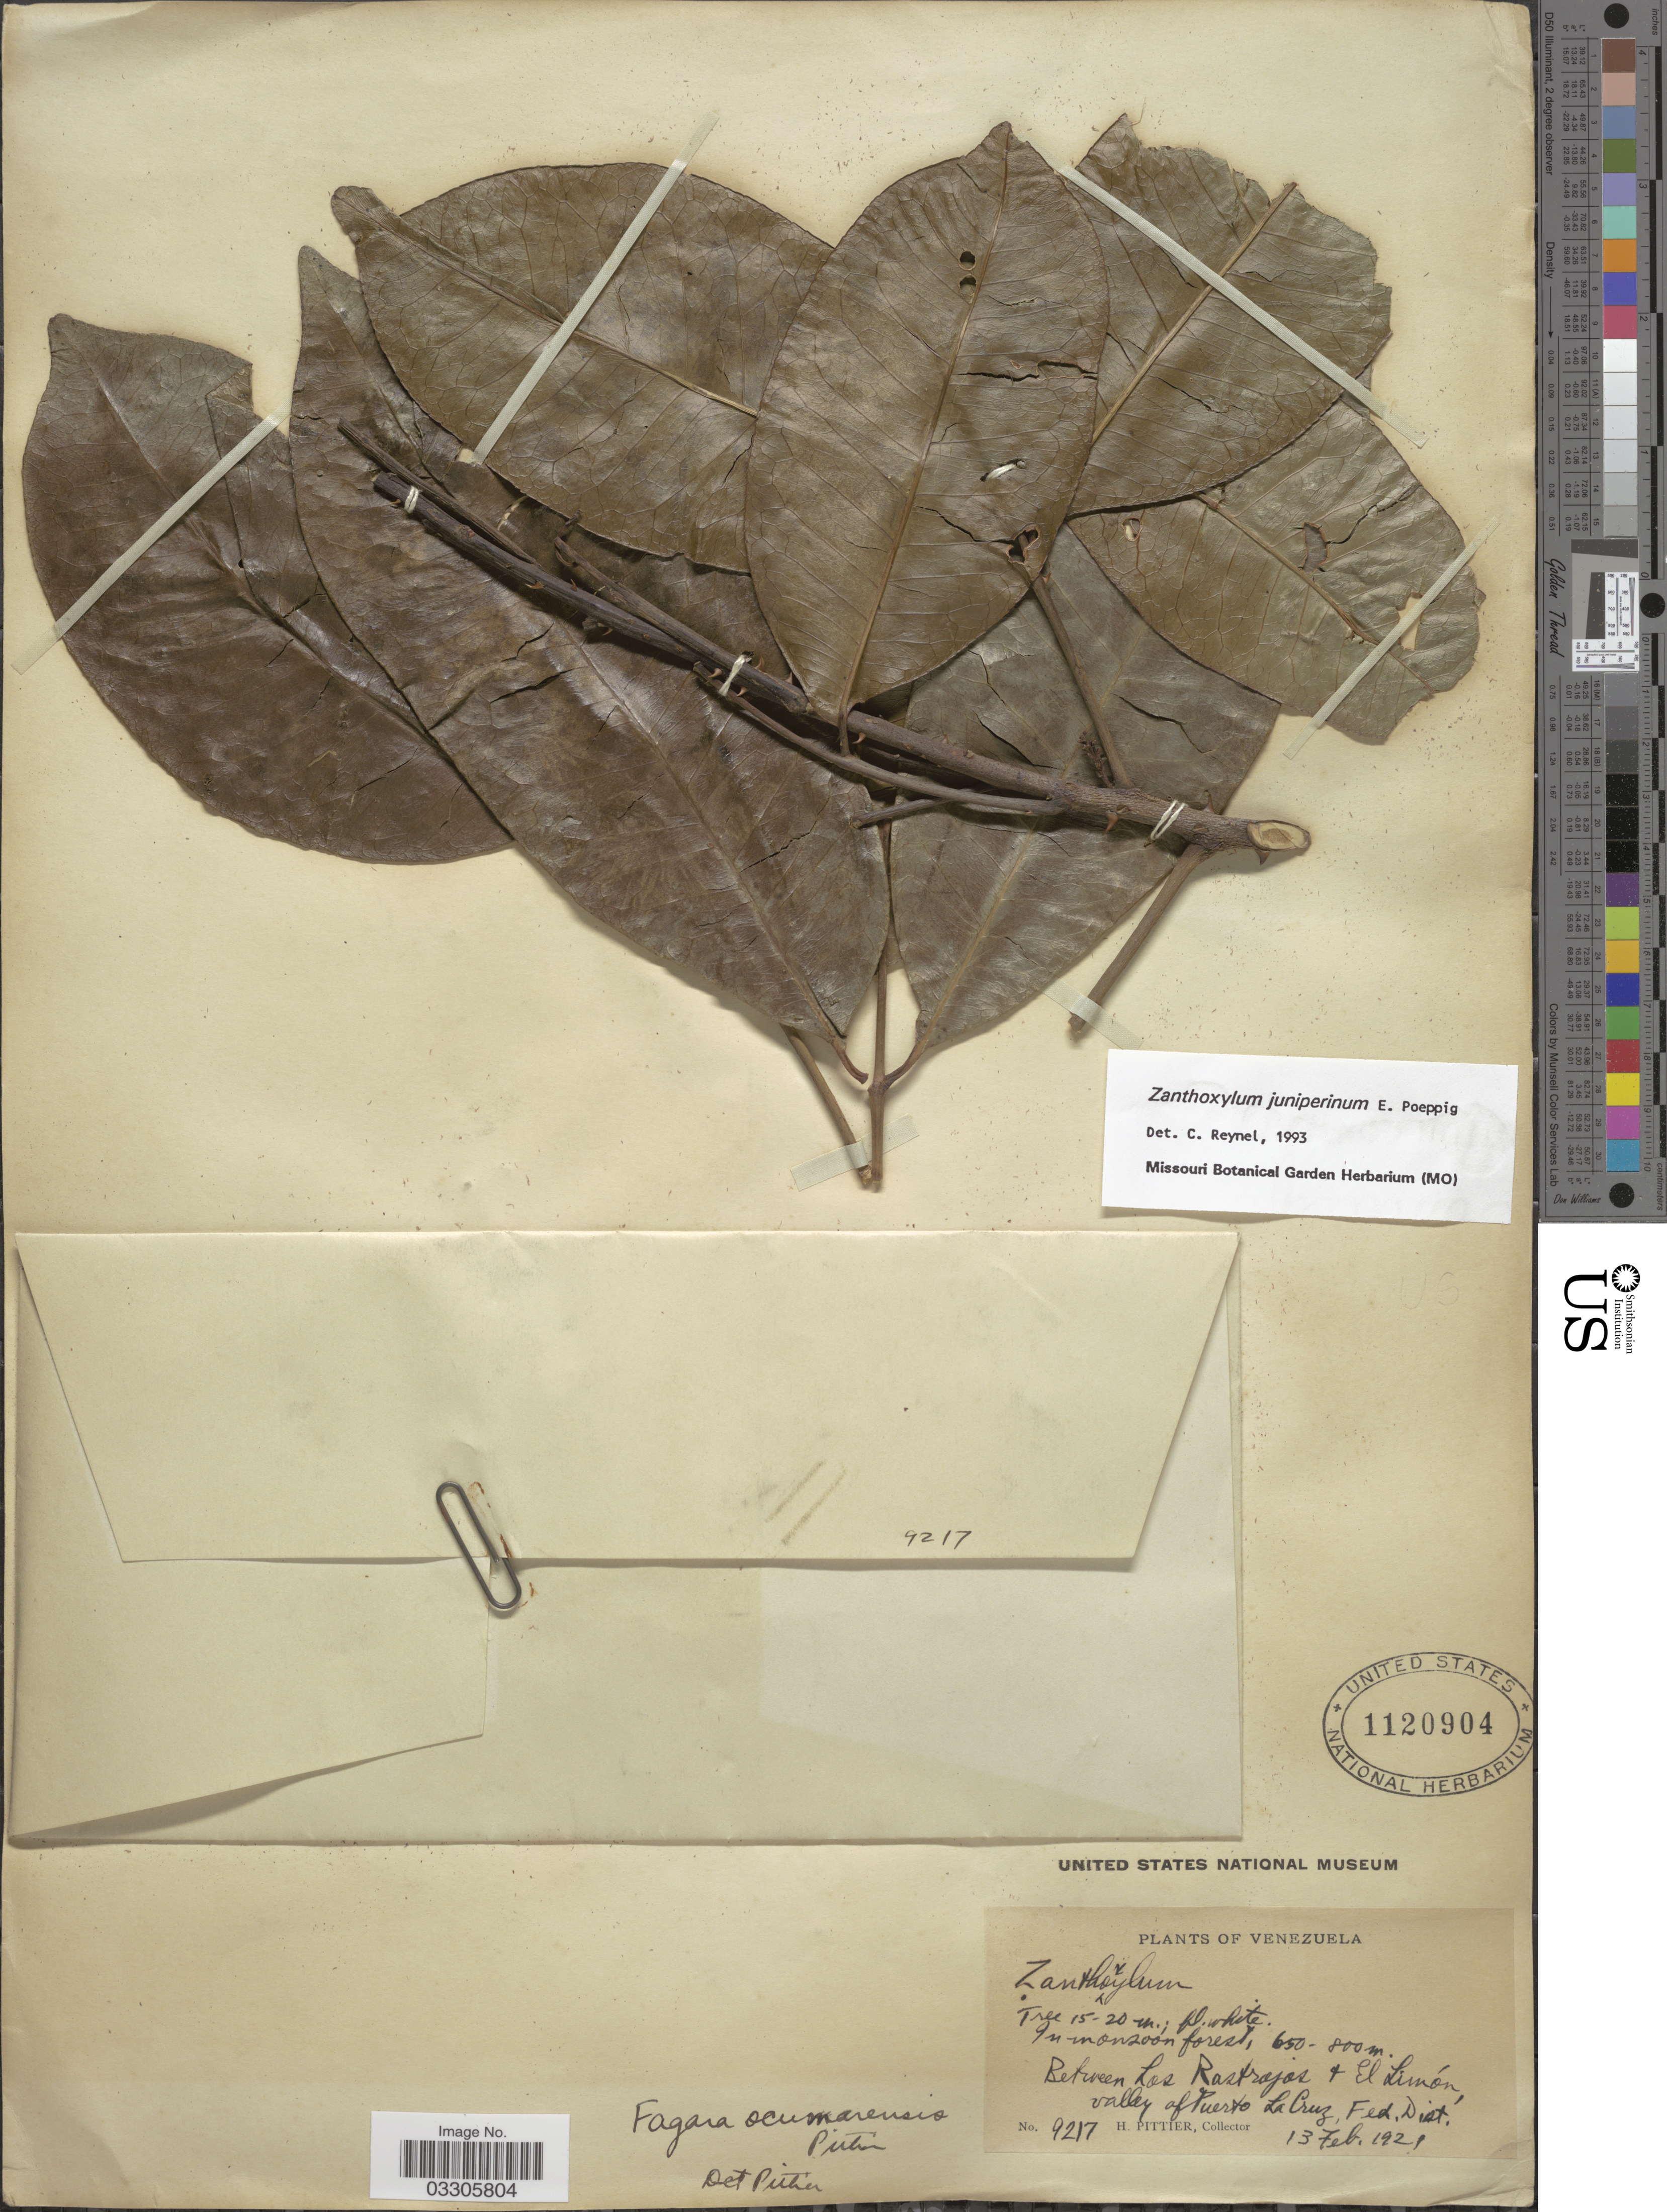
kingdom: Plantae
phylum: Tracheophyta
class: Magnoliopsida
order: Sapindales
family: Rutaceae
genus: Zanthoxylum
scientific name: Zanthoxylum ocumarense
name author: (Pittier) Steyerm.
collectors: H. F. Pittier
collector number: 9217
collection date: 1921-02-13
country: Venezuela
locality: Between Los Rastrajos & El Limón valley of Puerto La Cruz, Fed. Dist.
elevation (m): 650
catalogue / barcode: US 1120904